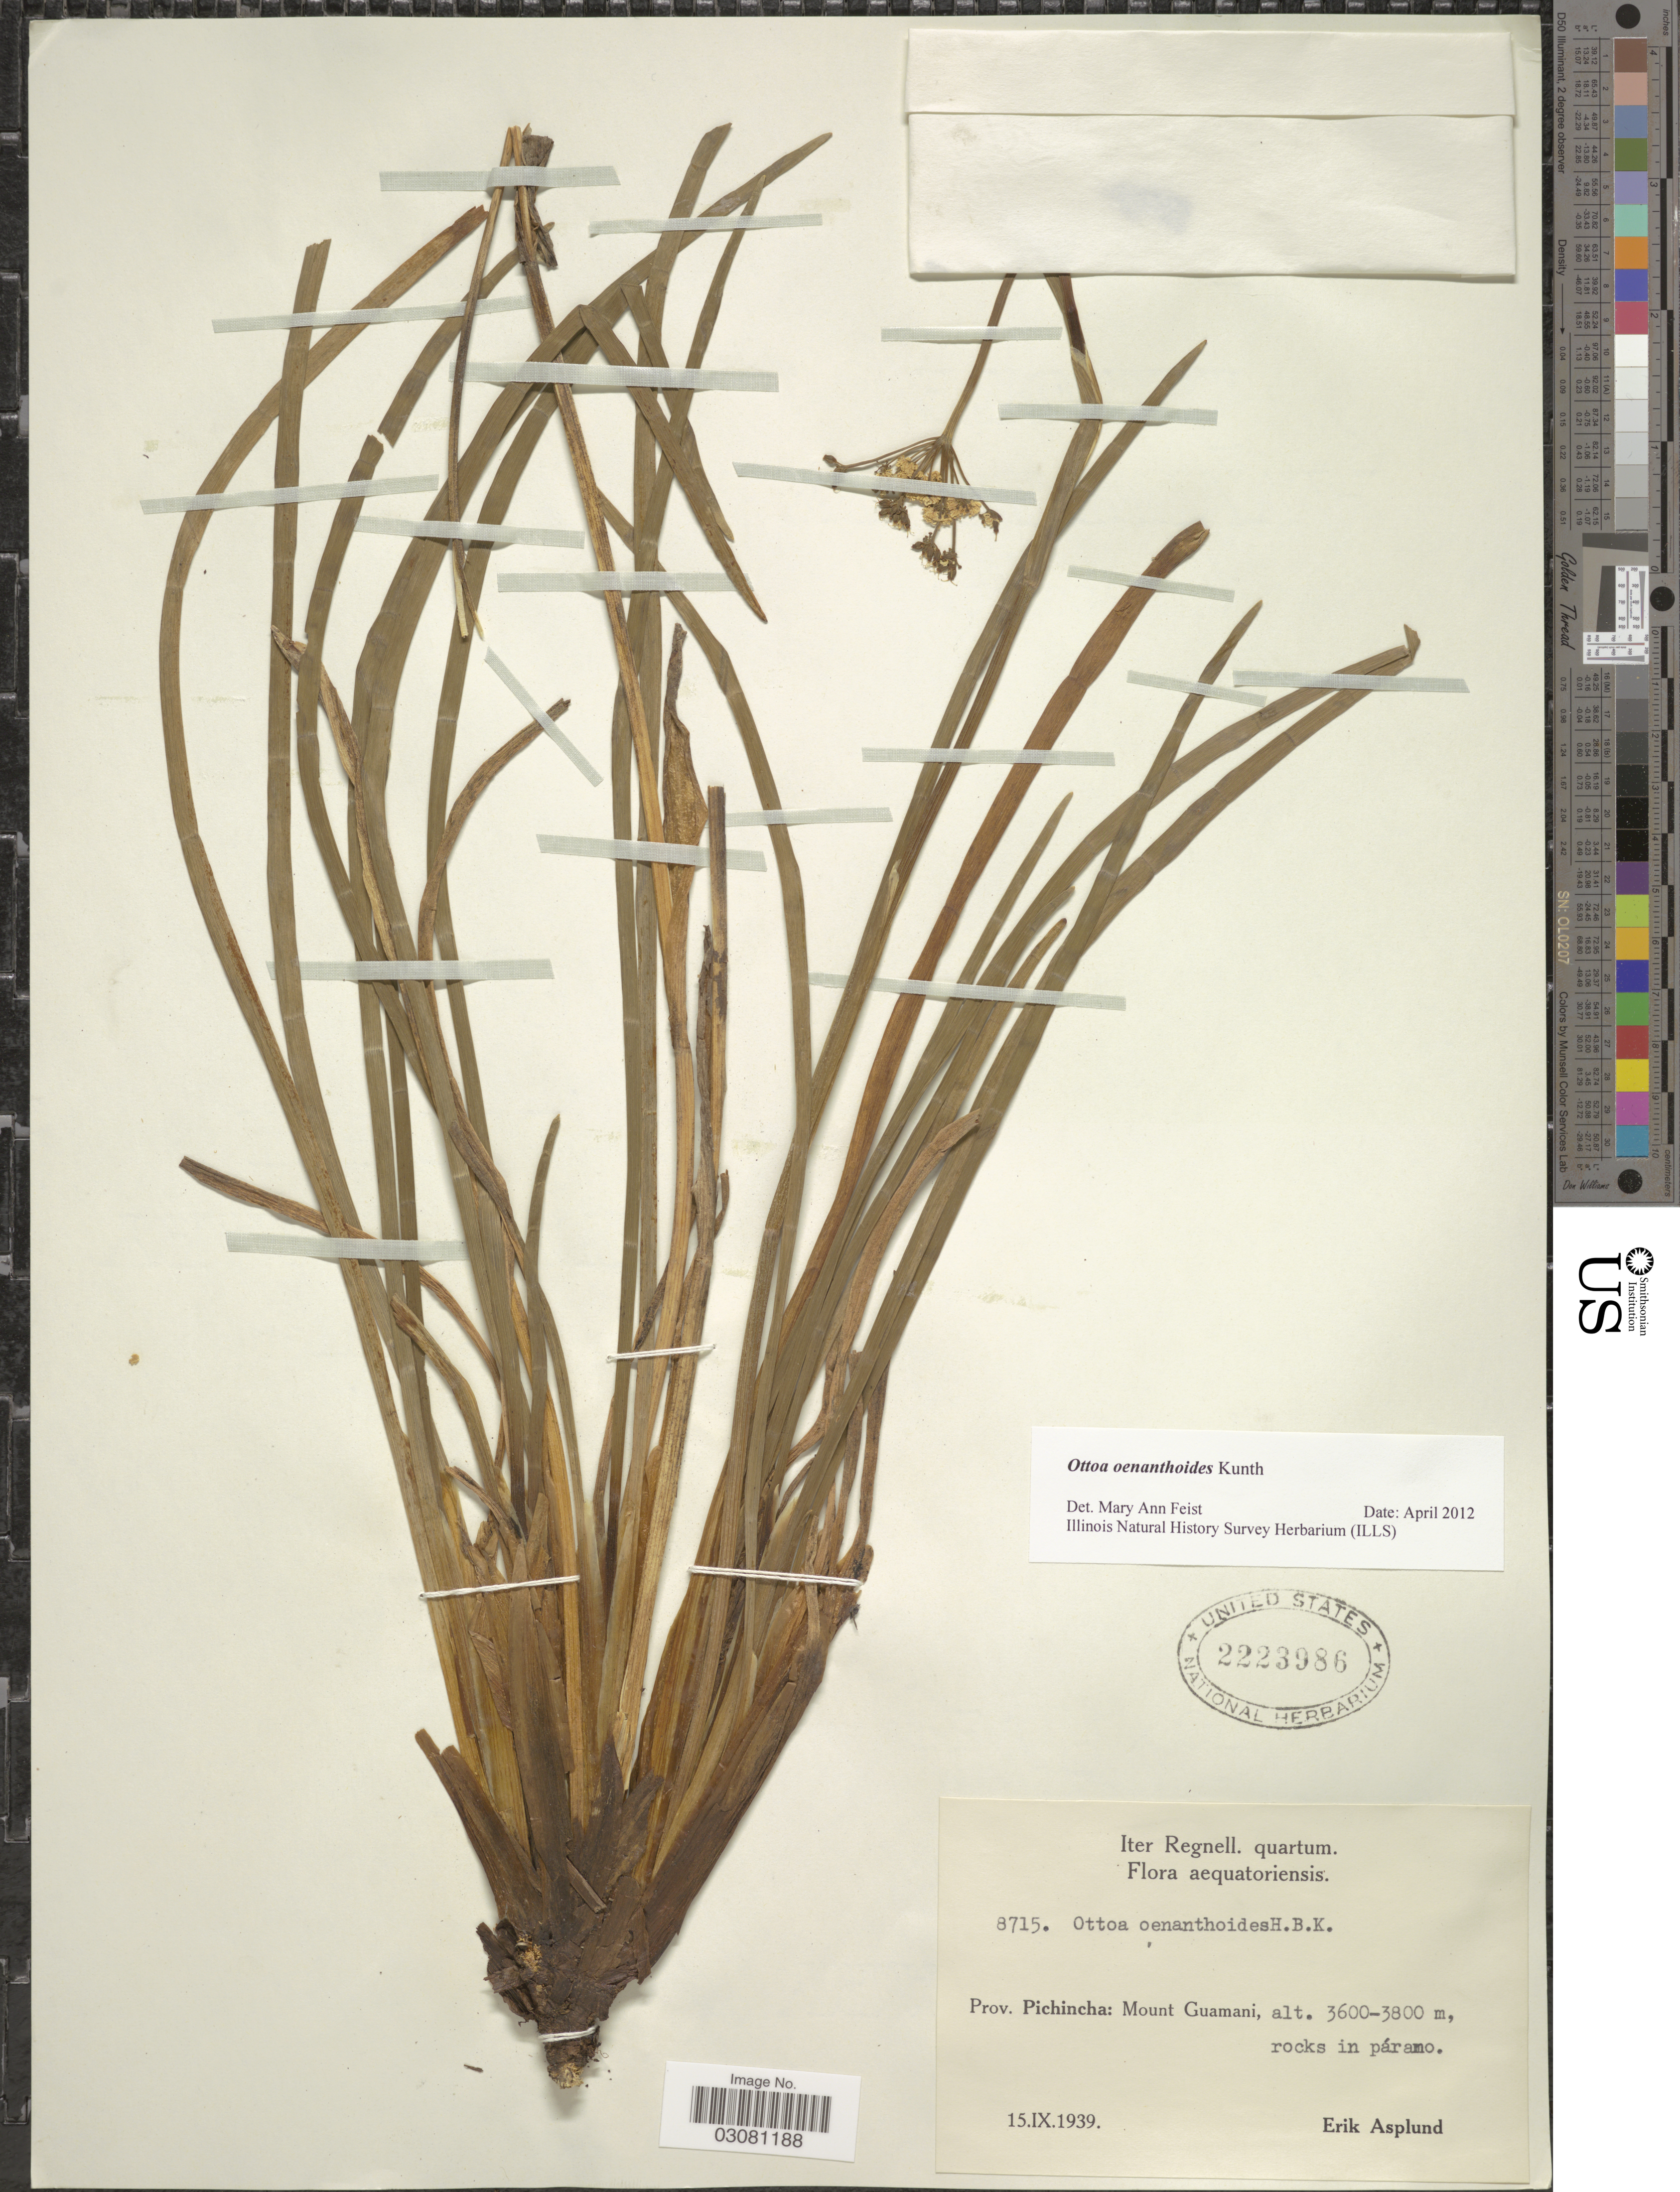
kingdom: Plantae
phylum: Tracheophyta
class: Magnoliopsida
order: Apiales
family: Apiaceae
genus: Ottoa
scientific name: Ottoa oenanthoides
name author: Kunth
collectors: E. Asplund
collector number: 8715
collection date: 1939-09-15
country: Ecuador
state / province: Pichincha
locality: Prov. Pichincha: Mount Guamani.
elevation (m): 3600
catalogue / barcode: US 2223986